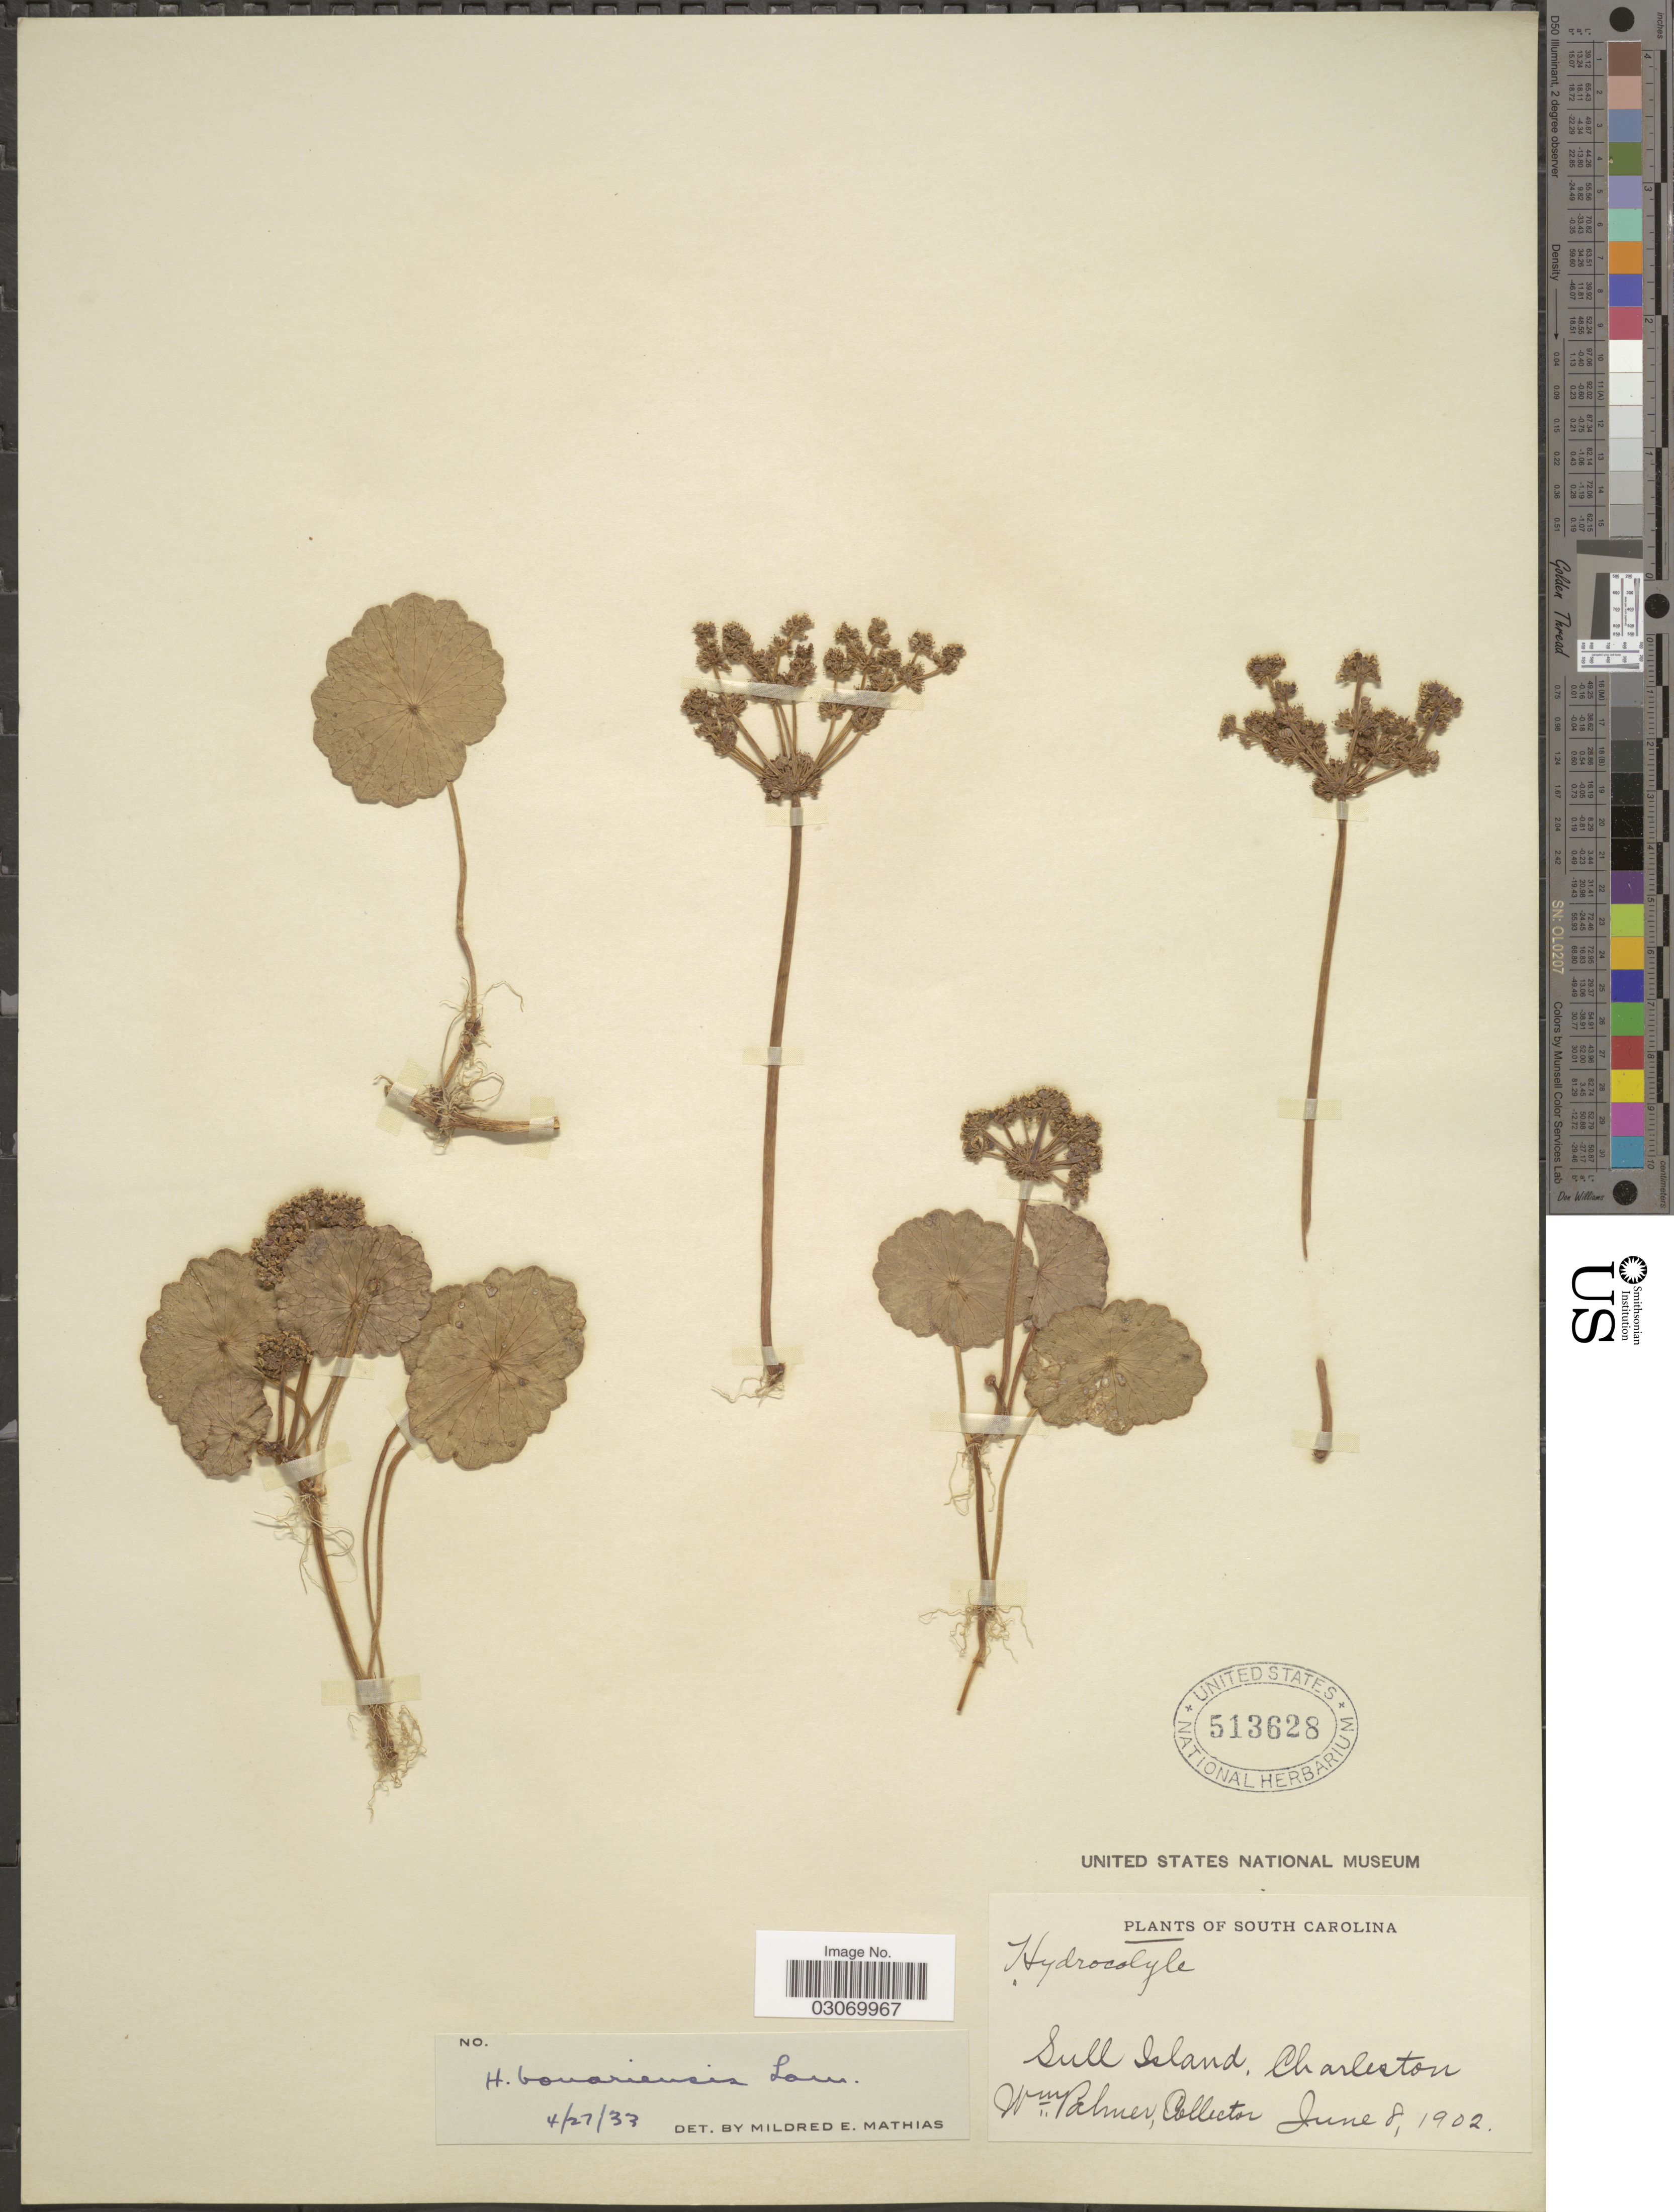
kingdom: Plantae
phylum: Tracheophyta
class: Magnoliopsida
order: Apiales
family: Araliaceae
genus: Hydrocotyle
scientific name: Hydrocotyle bonariensis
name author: Lam.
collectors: W. Palmer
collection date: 1902-06-08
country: United States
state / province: South Carolina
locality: Sull Island, Charleston.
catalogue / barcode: US 513628